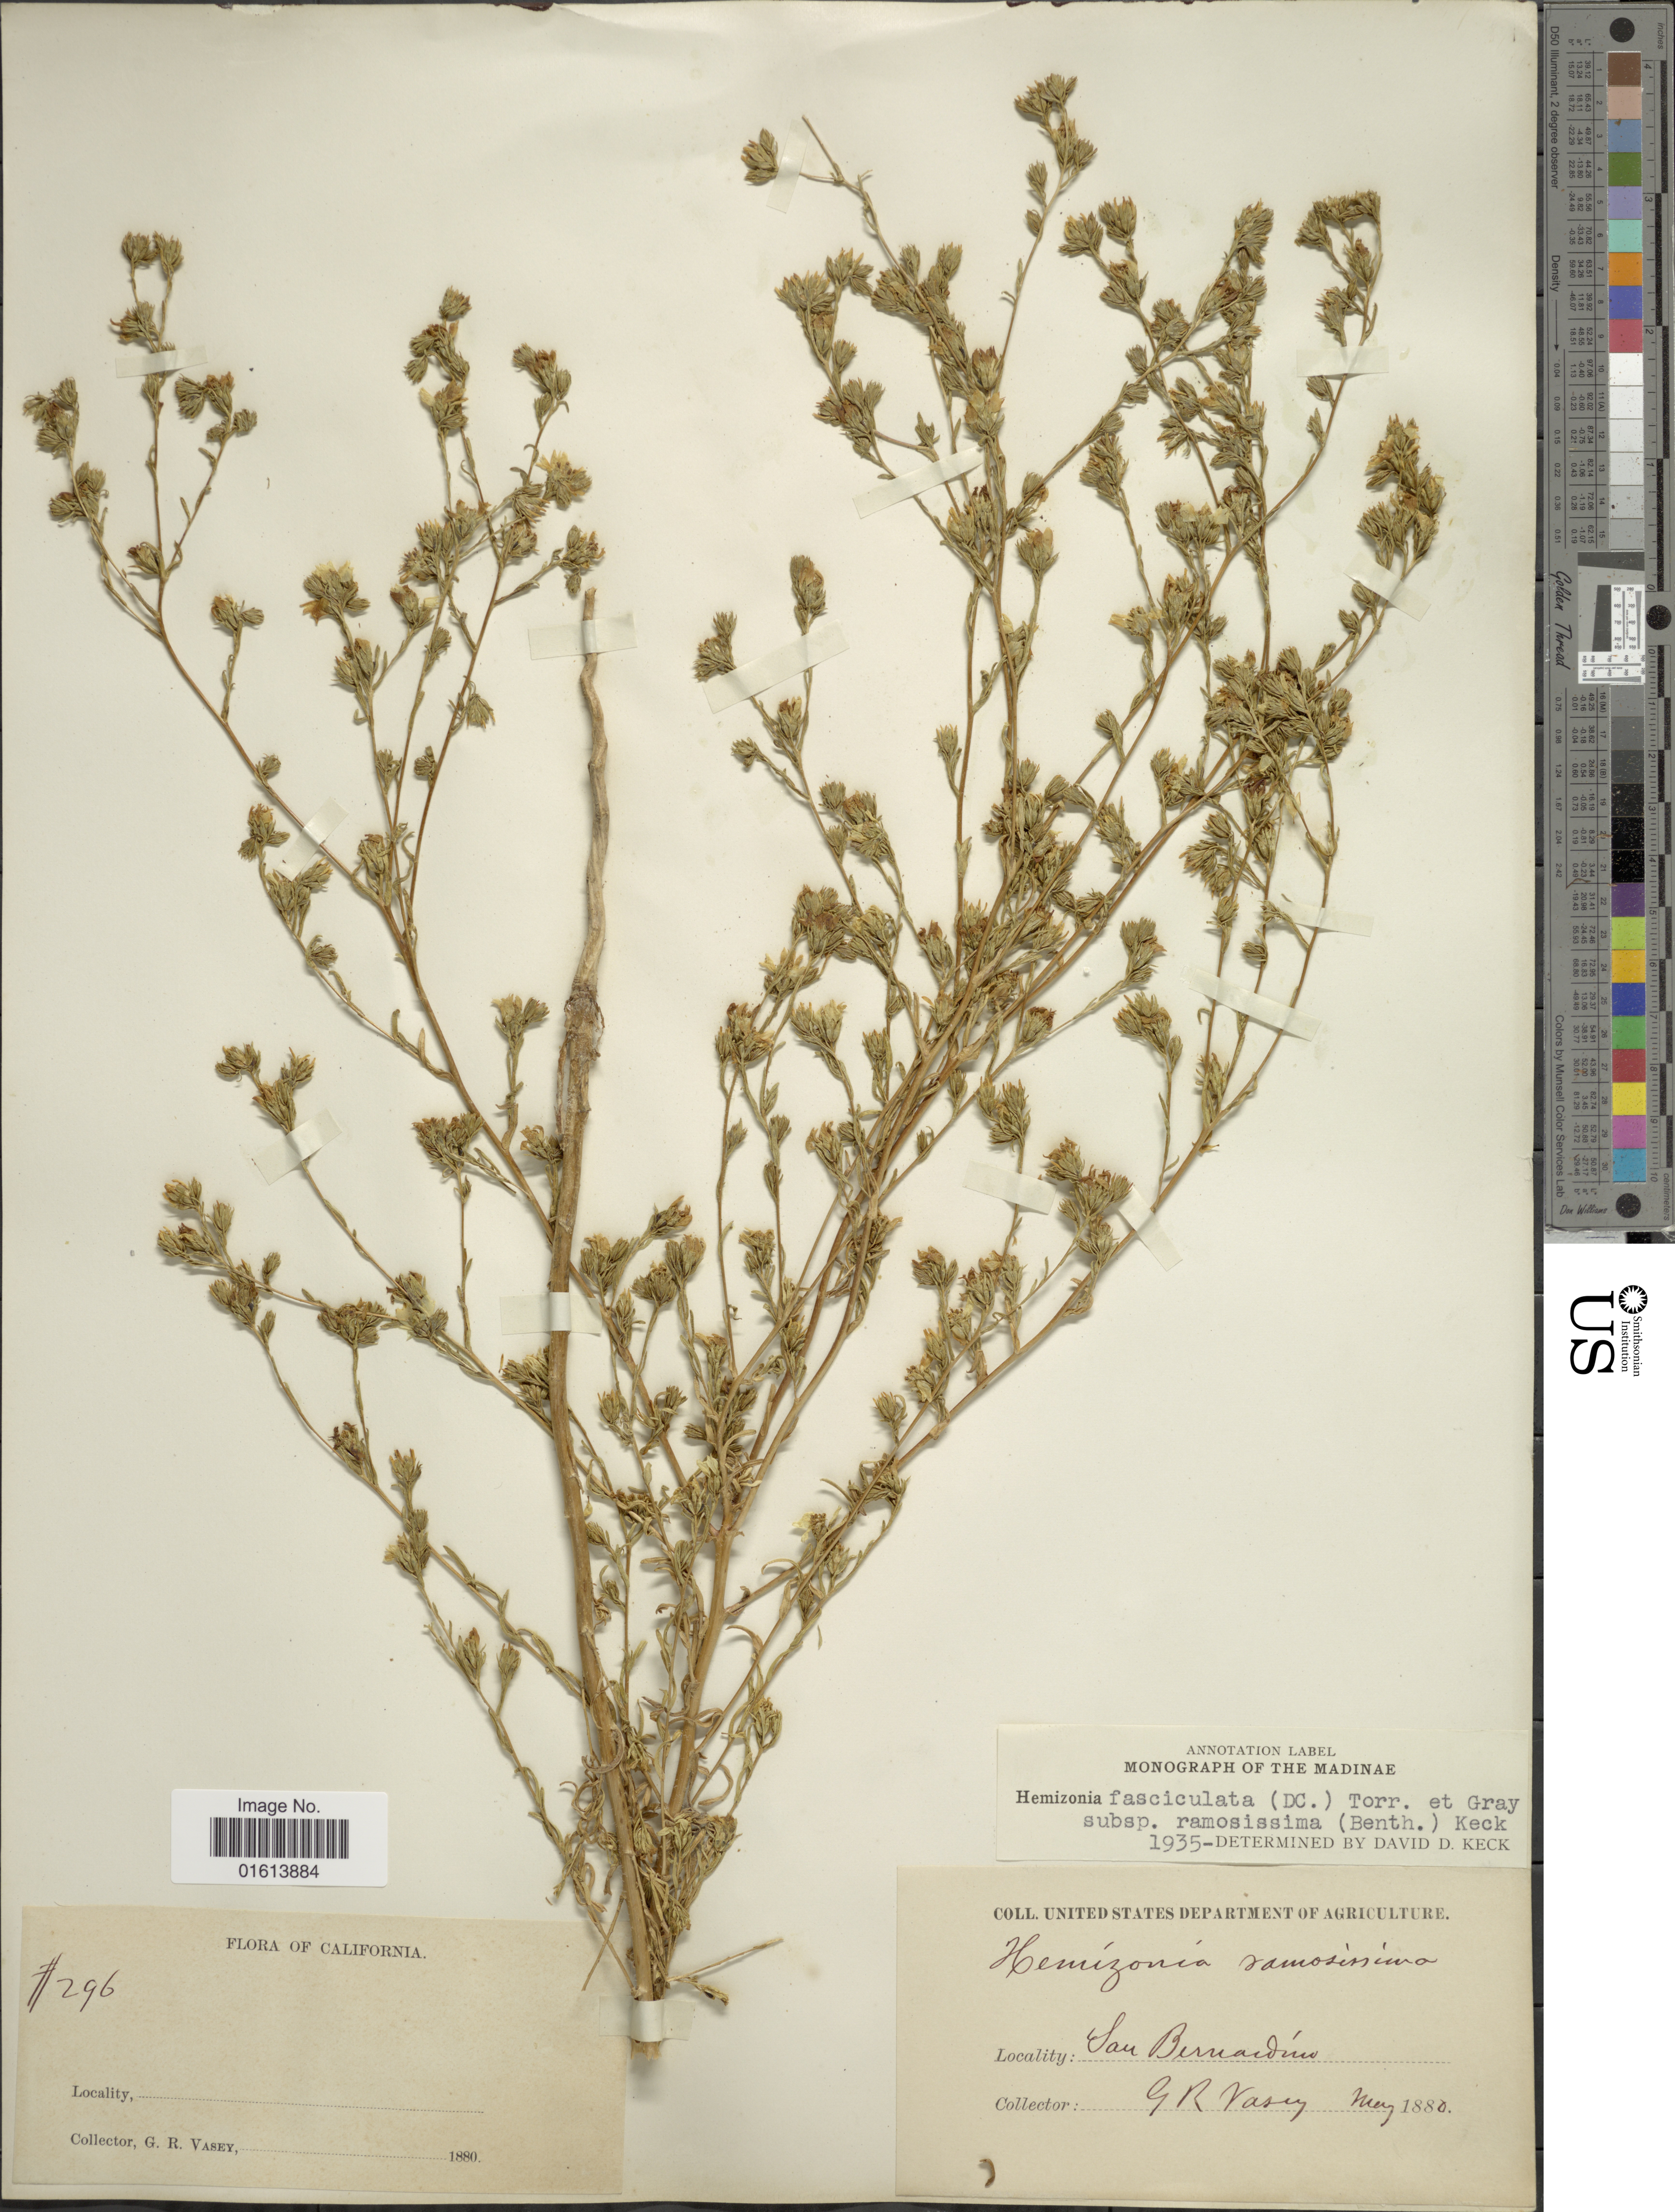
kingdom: Plantae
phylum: Tracheophyta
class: Magnoliopsida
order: Asterales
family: Asteraceae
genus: Hemizonia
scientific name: Hemizonia fasciculata subsp. ramosissima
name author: (Benth.) D.D. Keck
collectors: G. R. Vasey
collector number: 296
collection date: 1880-05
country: United States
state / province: California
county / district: San Bernardino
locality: San Bernardino. California.